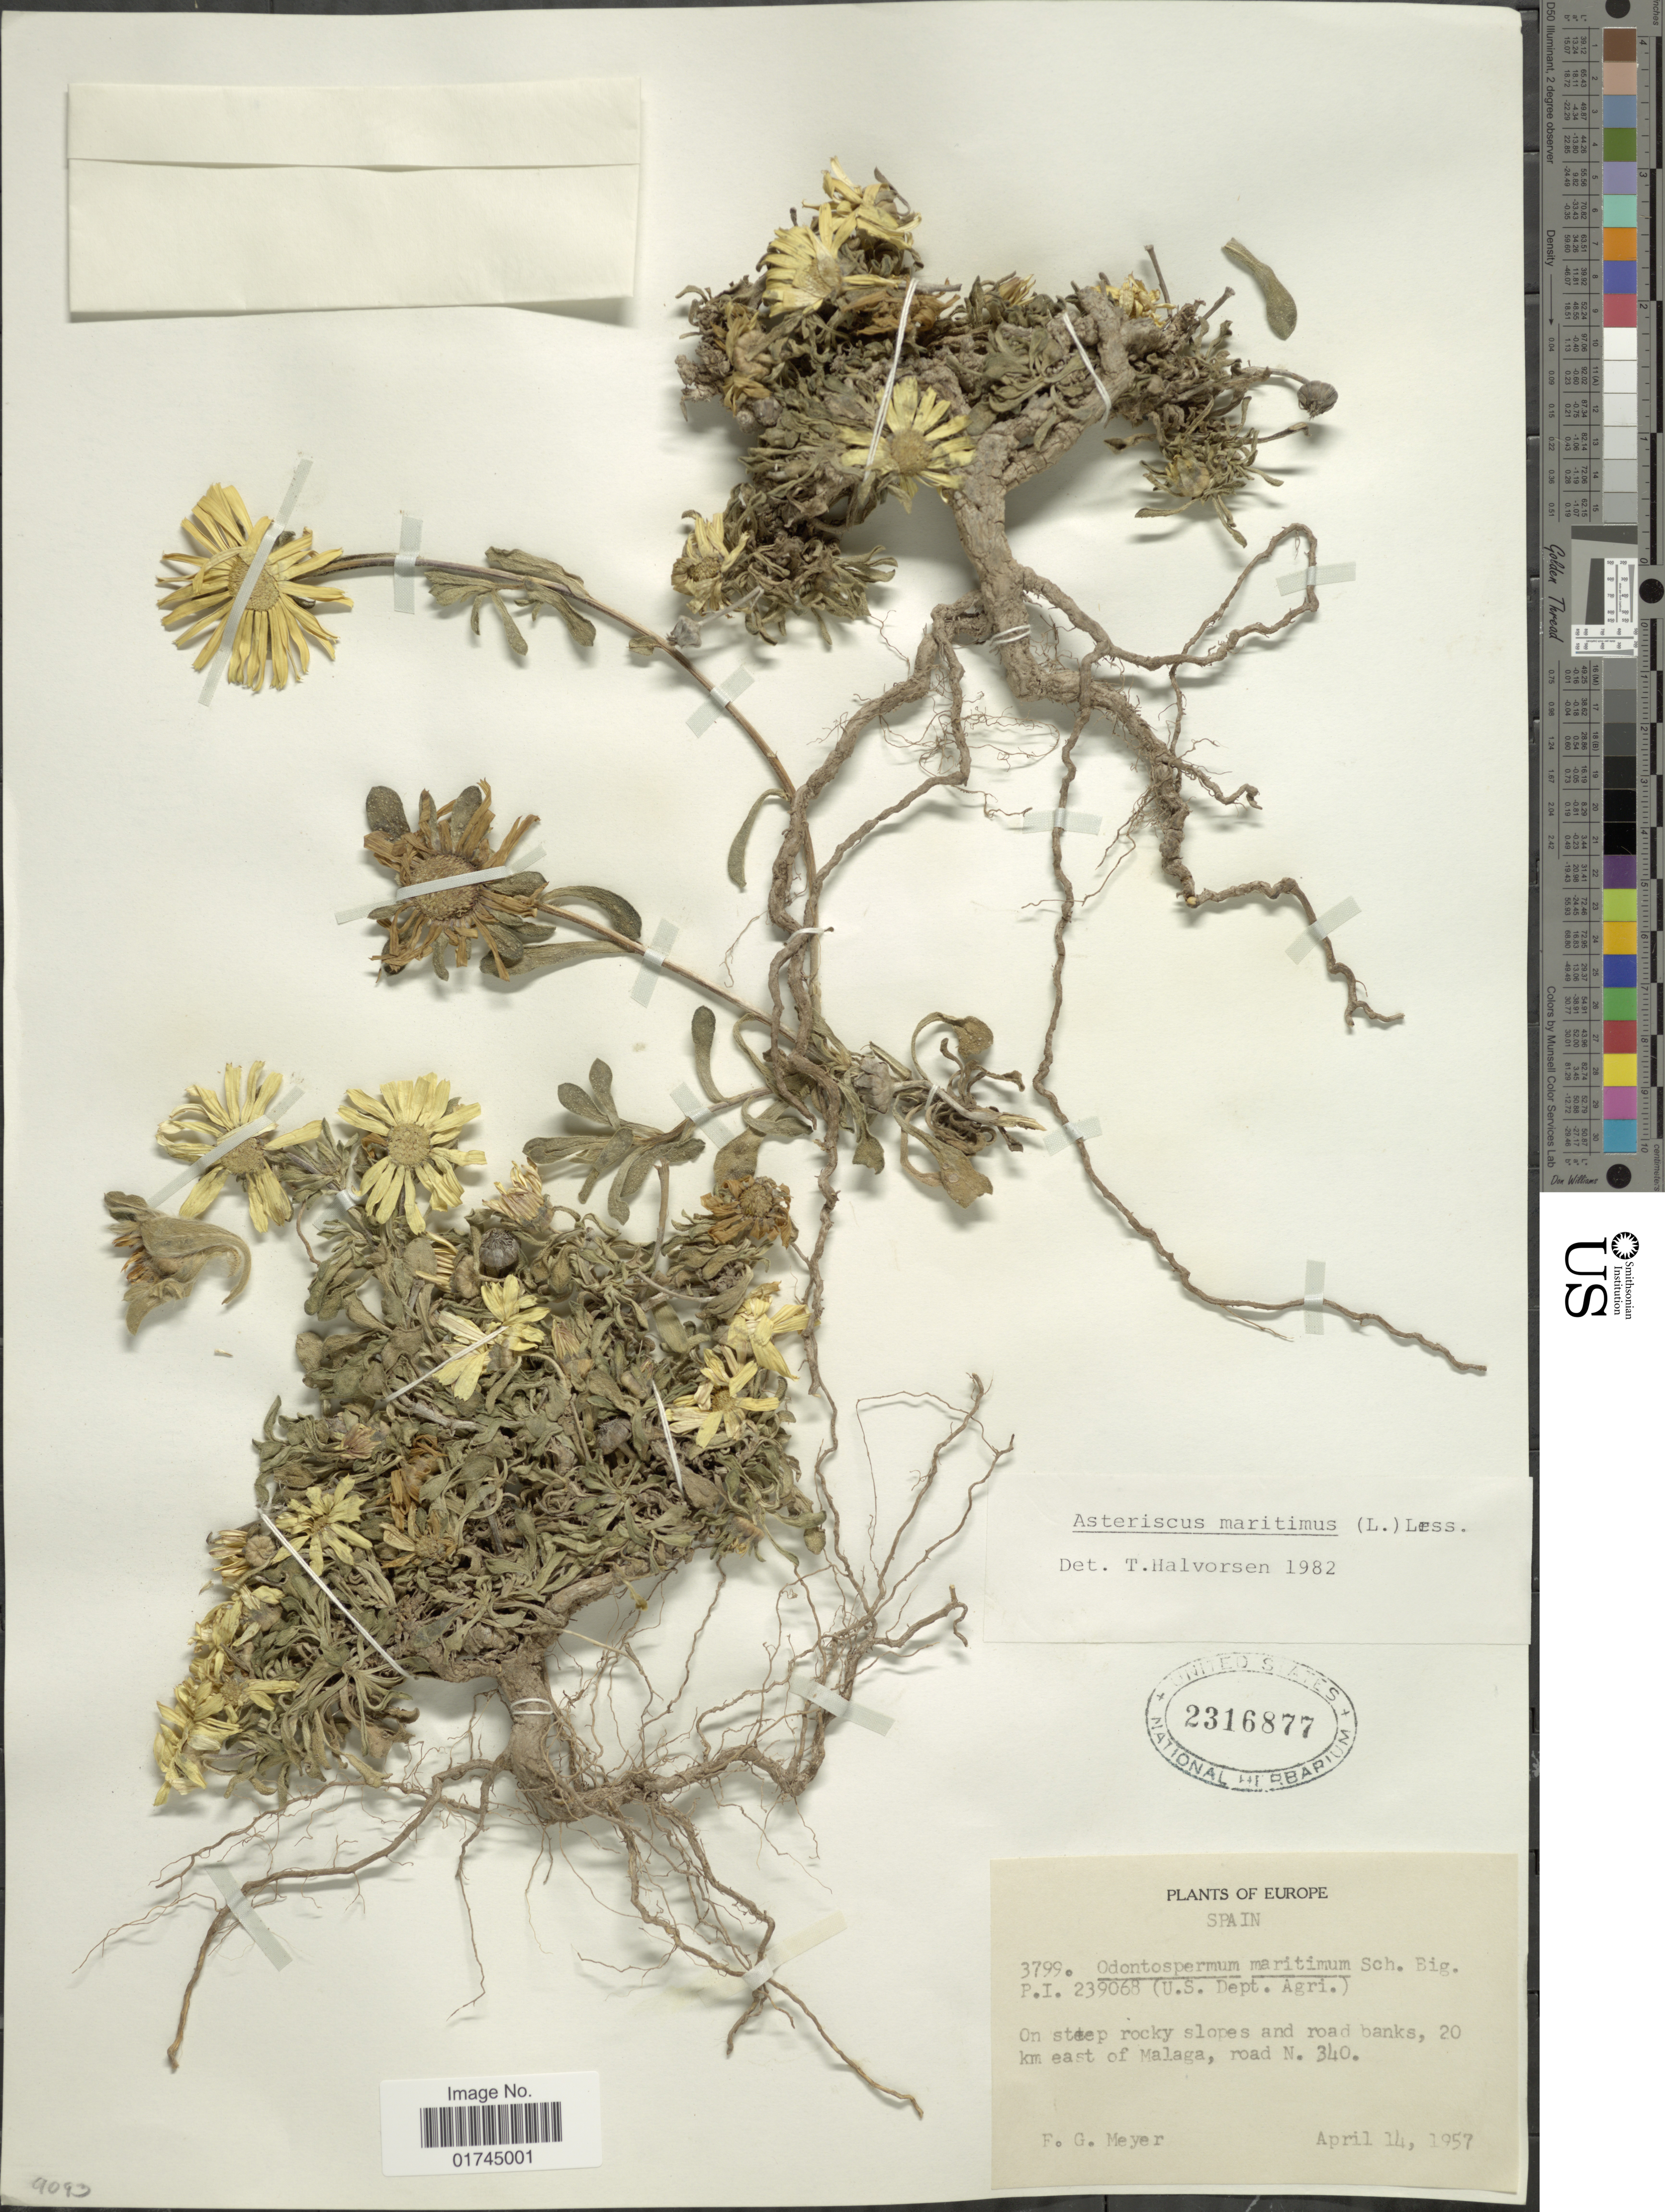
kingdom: Plantae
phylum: Tracheophyta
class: Magnoliopsida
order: Asterales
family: Asteraceae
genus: Asteriscus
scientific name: Asteriscus maritimus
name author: (L.) Less.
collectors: F. G. Meyer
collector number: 3799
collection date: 1957-04-14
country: Spain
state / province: Andalucia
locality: Europa, 20 km east of Malaga, road N.340.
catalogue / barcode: US 2316877